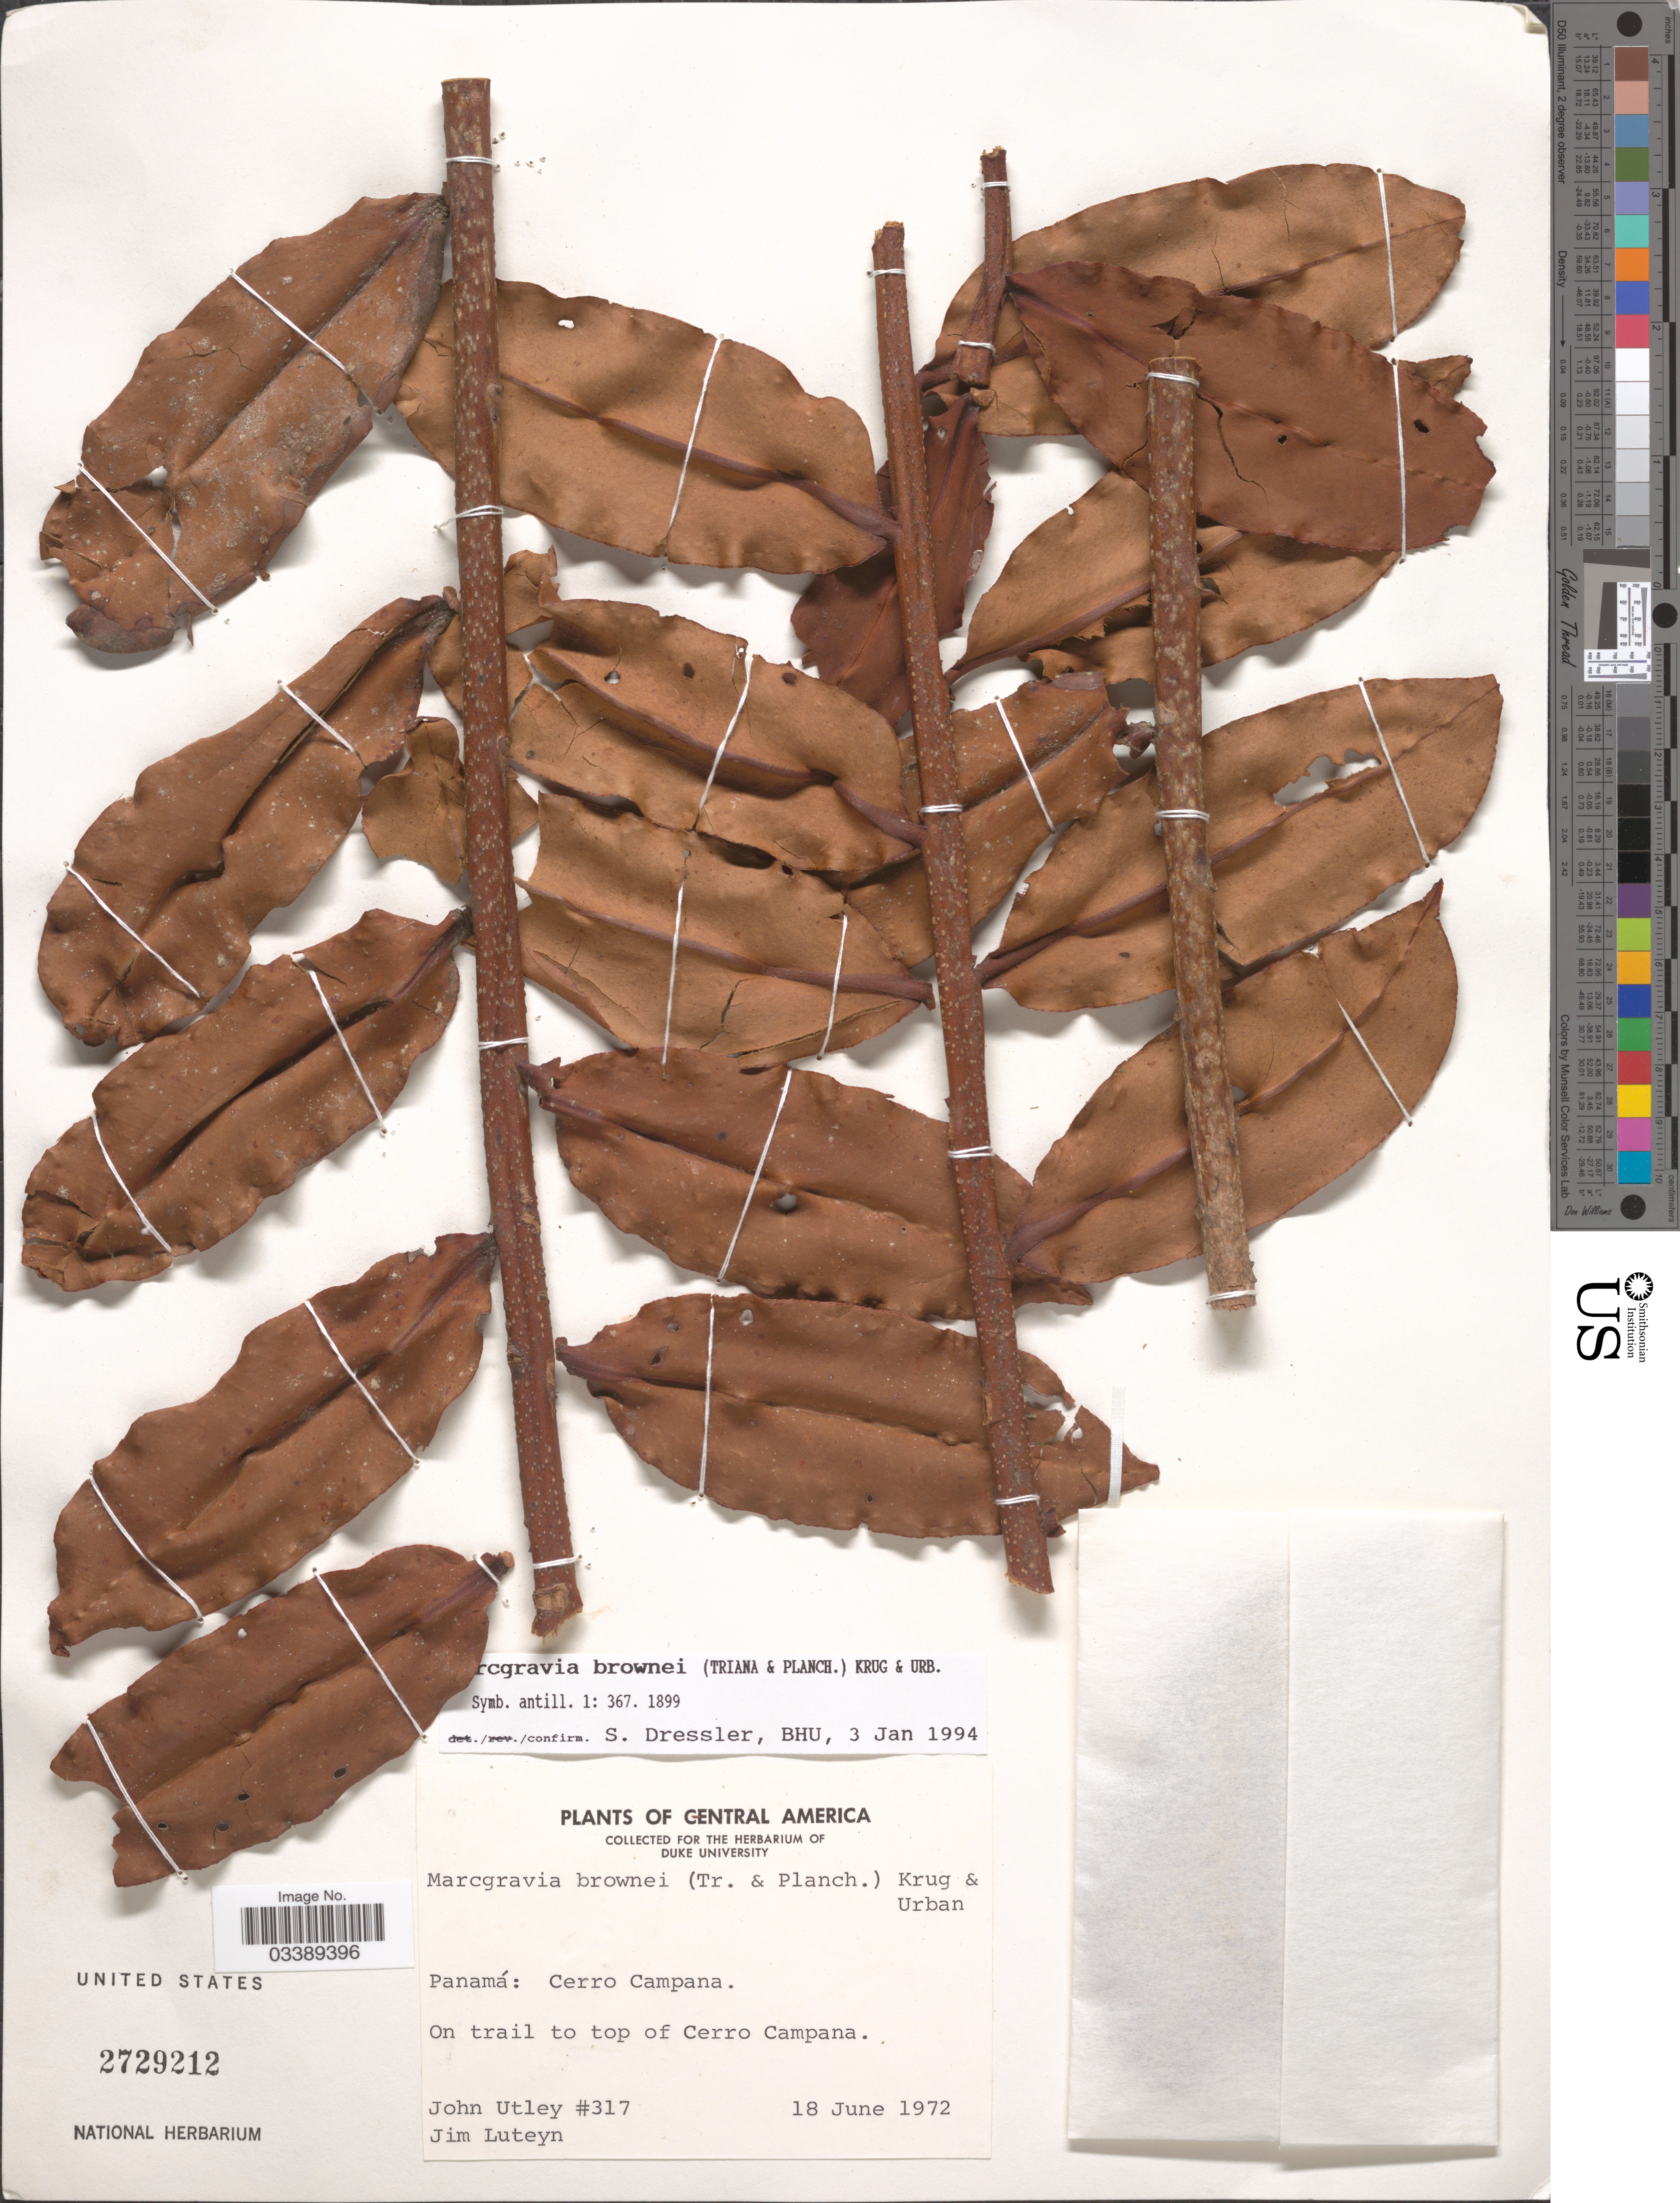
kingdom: Plantae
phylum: Tracheophyta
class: Magnoliopsida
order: Ericales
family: Marcgraviaceae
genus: Marcgravia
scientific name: Marcgravia brownei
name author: (Triana & Planch.) Krug & Urb.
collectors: J. F. Utley & J. L. Luteyn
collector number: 317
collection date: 1972-06-18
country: Panama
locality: Cerro Campana. On trail to top of Cerro Campana.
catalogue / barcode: US 2729212